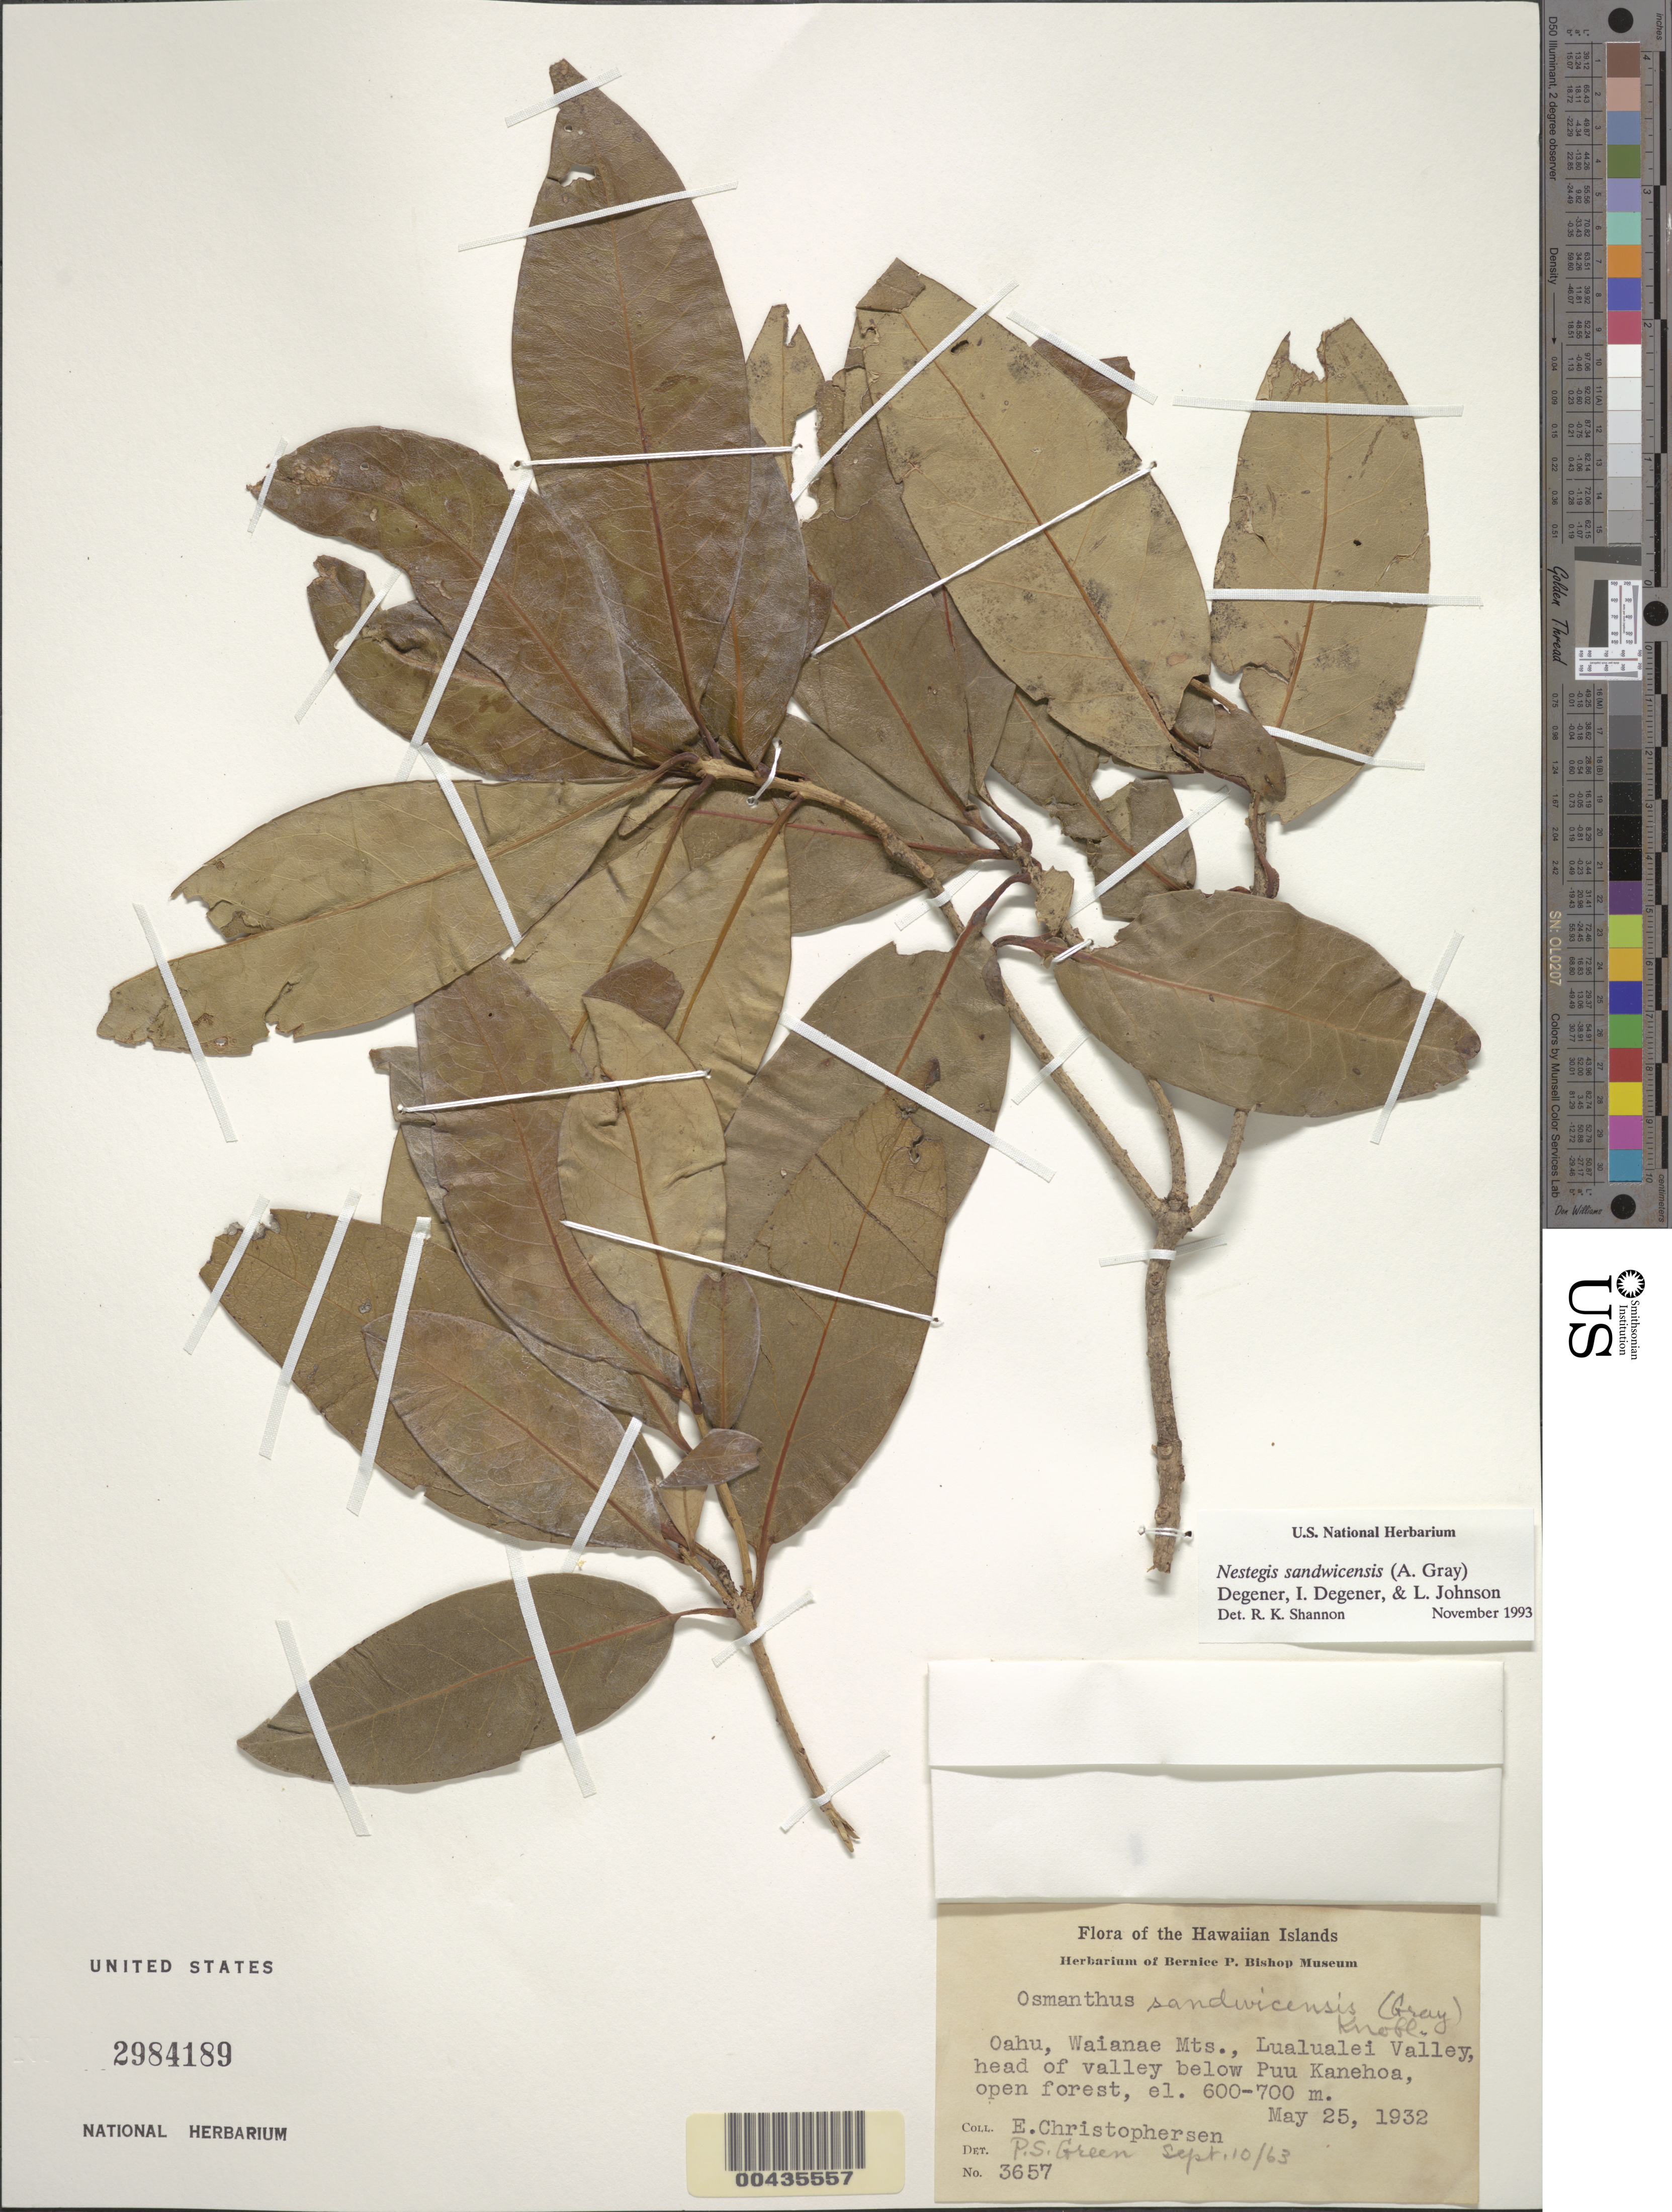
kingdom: Plantae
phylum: Tracheophyta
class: Magnoliopsida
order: Lamiales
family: Oleaceae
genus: Notelaea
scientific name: Notelaea sandwicensis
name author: (A. Gray) Hong-Wa & Besnard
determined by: Wagner, W. L., (BOT), Smithsonian Institution - National Museum of Natural History (UNITED STATES)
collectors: E. Christophersen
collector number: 3657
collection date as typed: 25 May 1932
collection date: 1932-05-25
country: United States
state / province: Hawaii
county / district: Honolulu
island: Oahu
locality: Waianae Mountains, Lualualei Valley, head of valley below Puu Kanehoa, Oahu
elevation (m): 600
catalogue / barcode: US 2984189